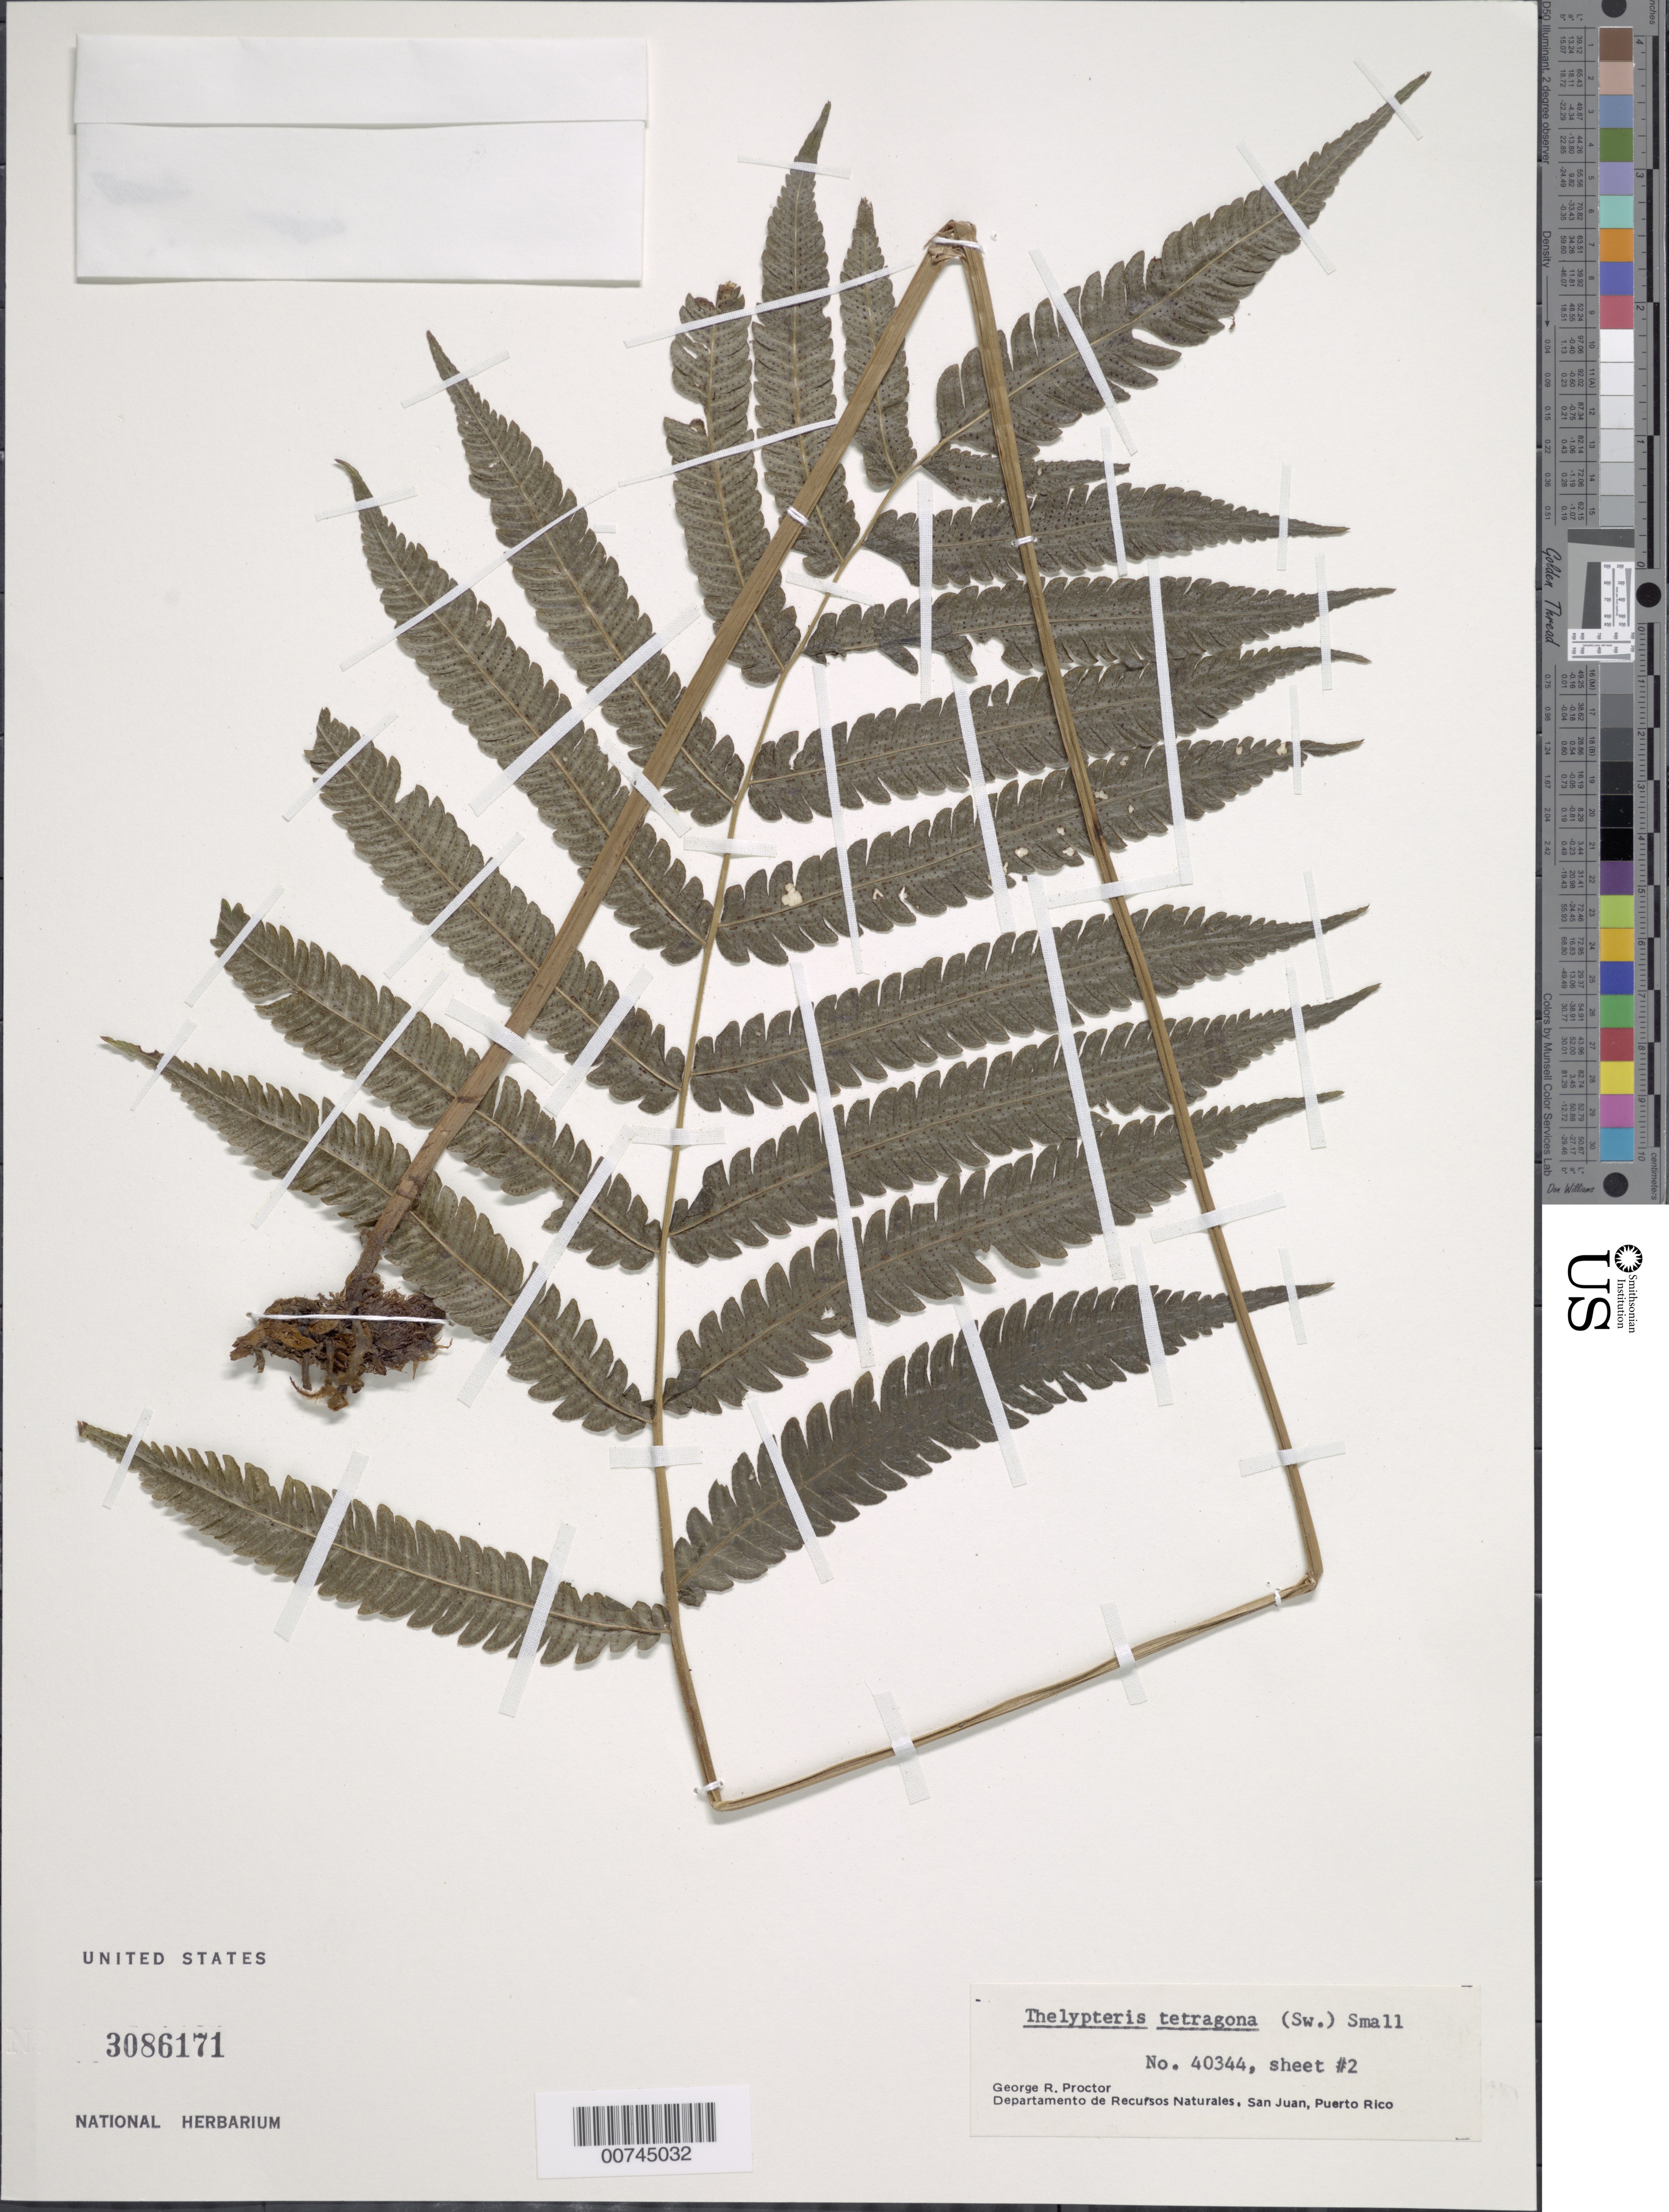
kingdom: Plantae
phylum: Tracheophyta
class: Polypodiopsida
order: Polypodiales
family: Thelypteridaceae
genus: Goniopteris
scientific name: Goniopteris subtetragona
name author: (Link) Vareschi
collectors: G. R. Proctor & B. Pinto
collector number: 40344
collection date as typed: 13 Mar 1984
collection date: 1984-03-13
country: U.S. Virgin Islands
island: St. Thomas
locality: estate Caret Bay: NW side of Crown Mountain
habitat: Terrestial on wooded rocky hillside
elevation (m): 366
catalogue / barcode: US 3086171